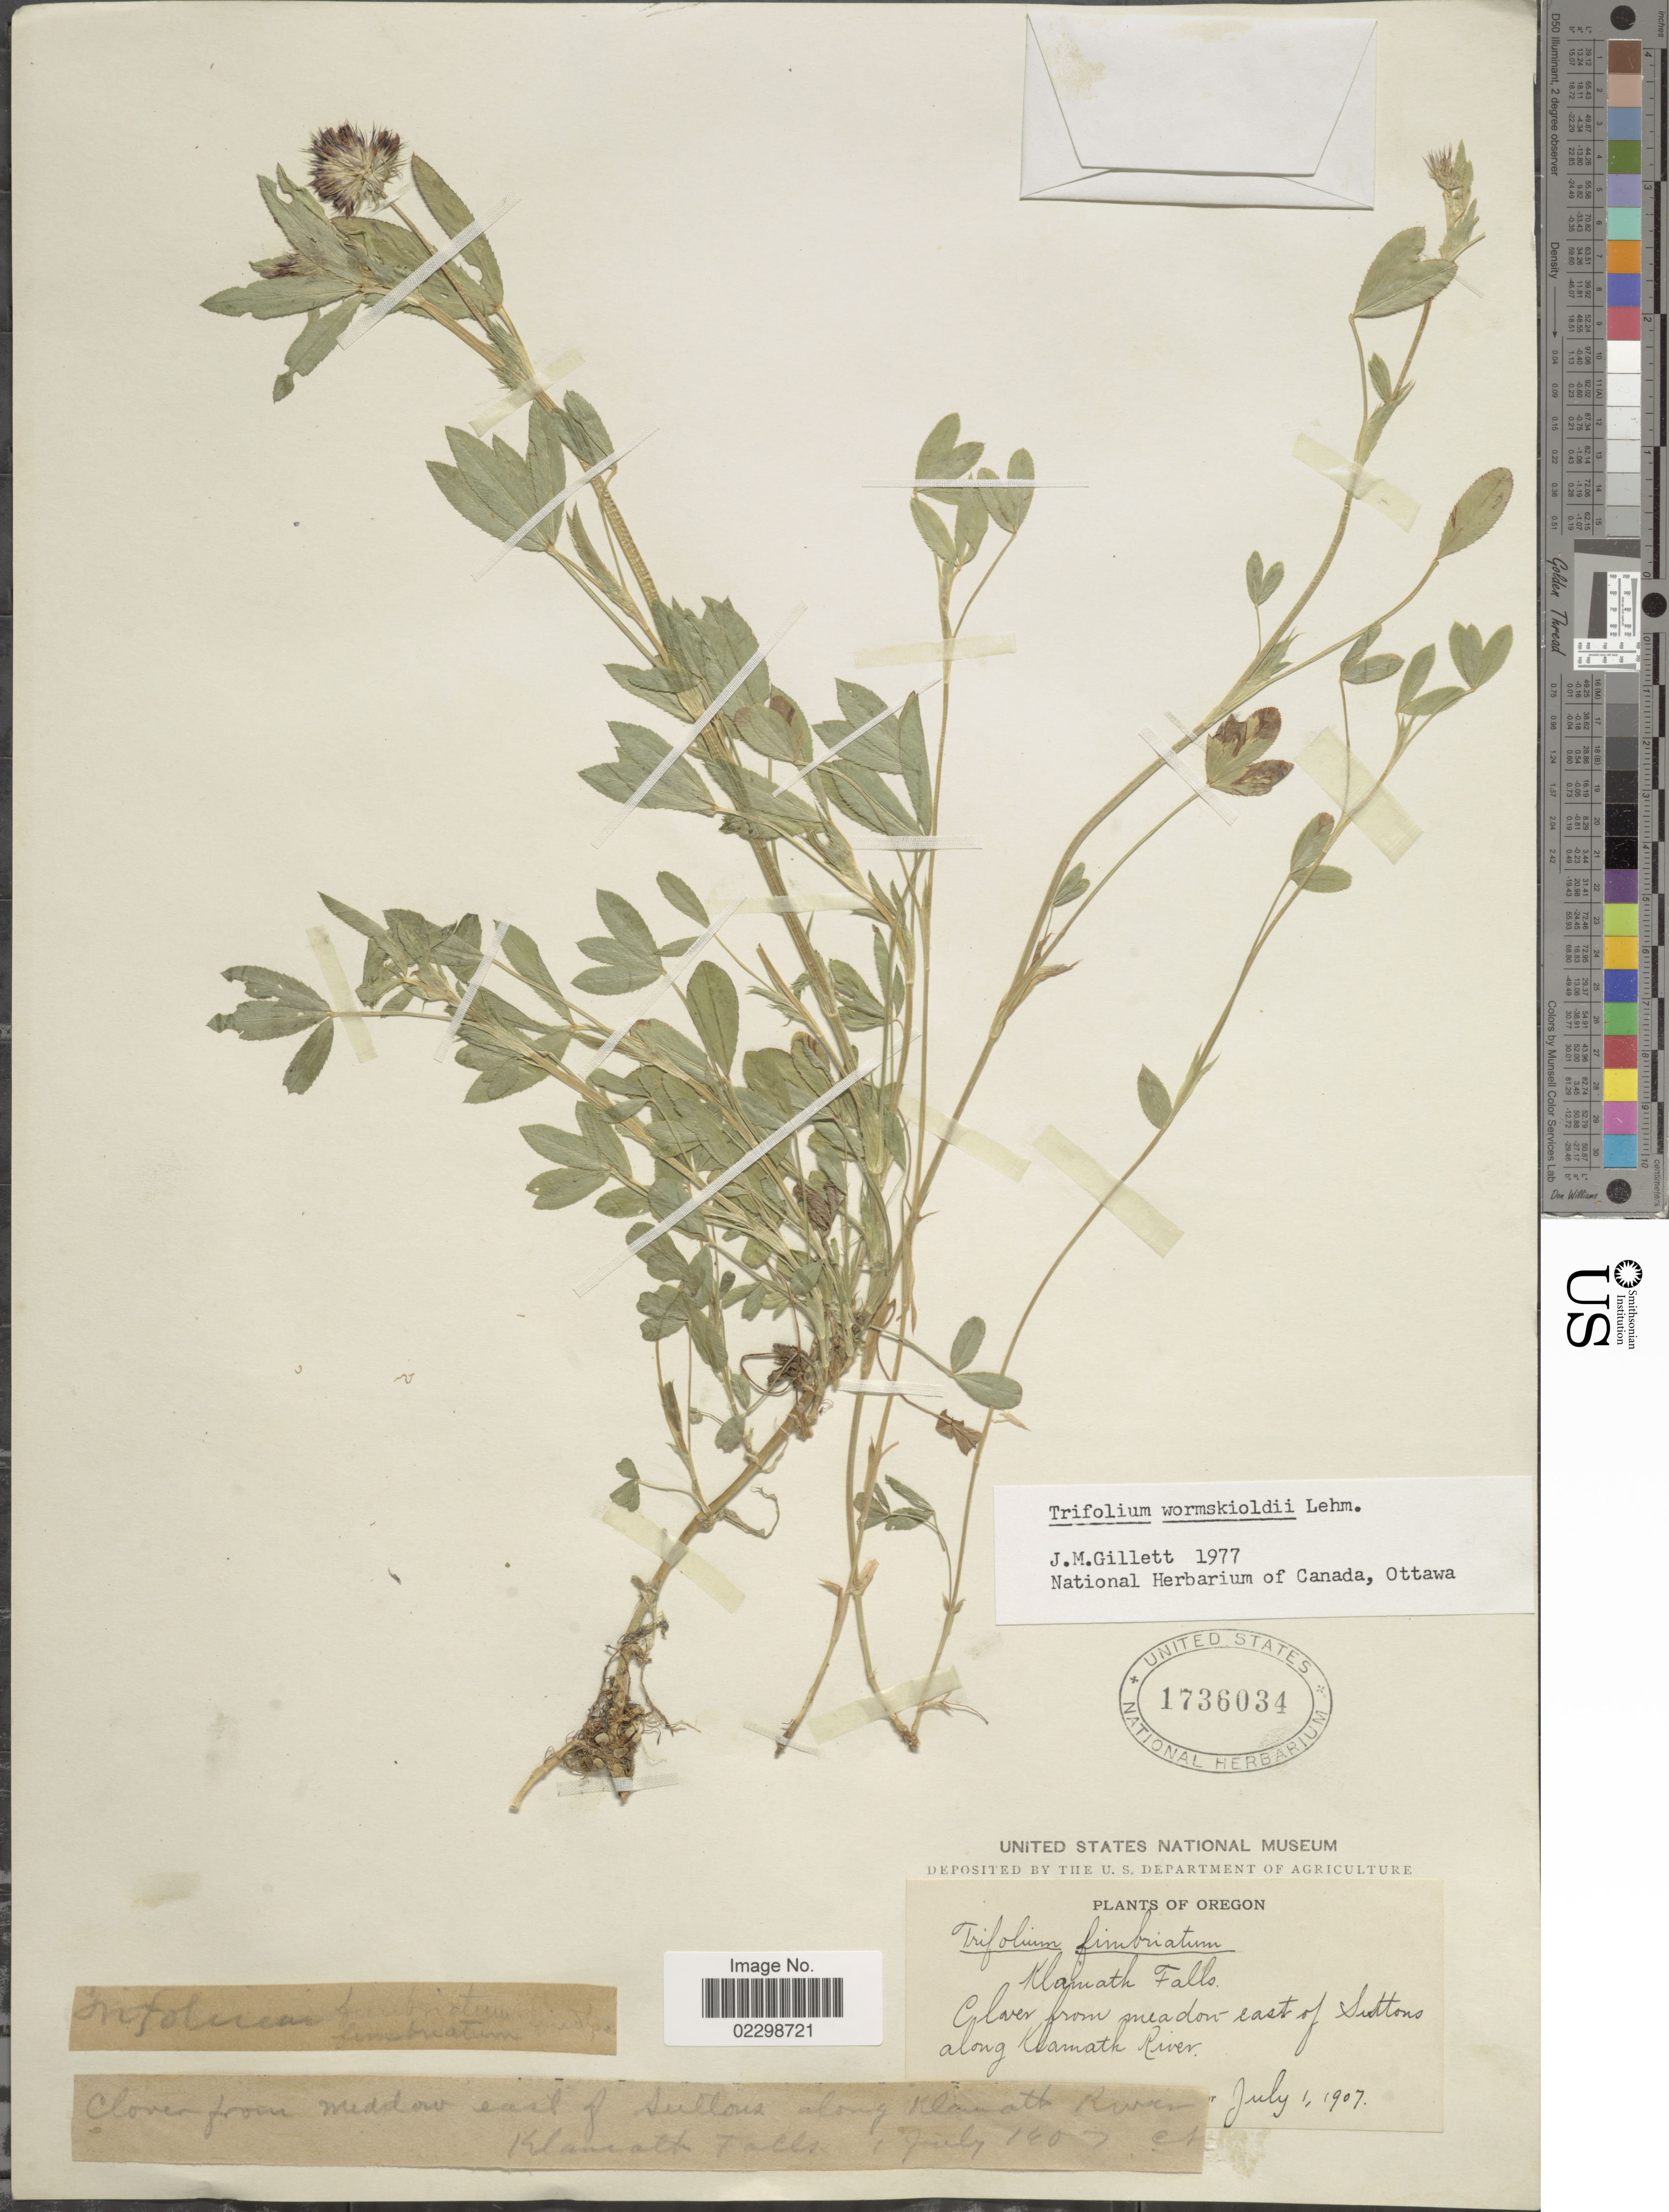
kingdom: Plantae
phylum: Tracheophyta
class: Magnoliopsida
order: Fabales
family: Fabaceae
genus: Trifolium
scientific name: Trifolium wormskioldii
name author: Lehm.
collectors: C. Scofield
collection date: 1907-07-01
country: United States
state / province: Oregon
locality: Klamath Falls, east of Suttons along Klamath River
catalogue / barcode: US 1736034